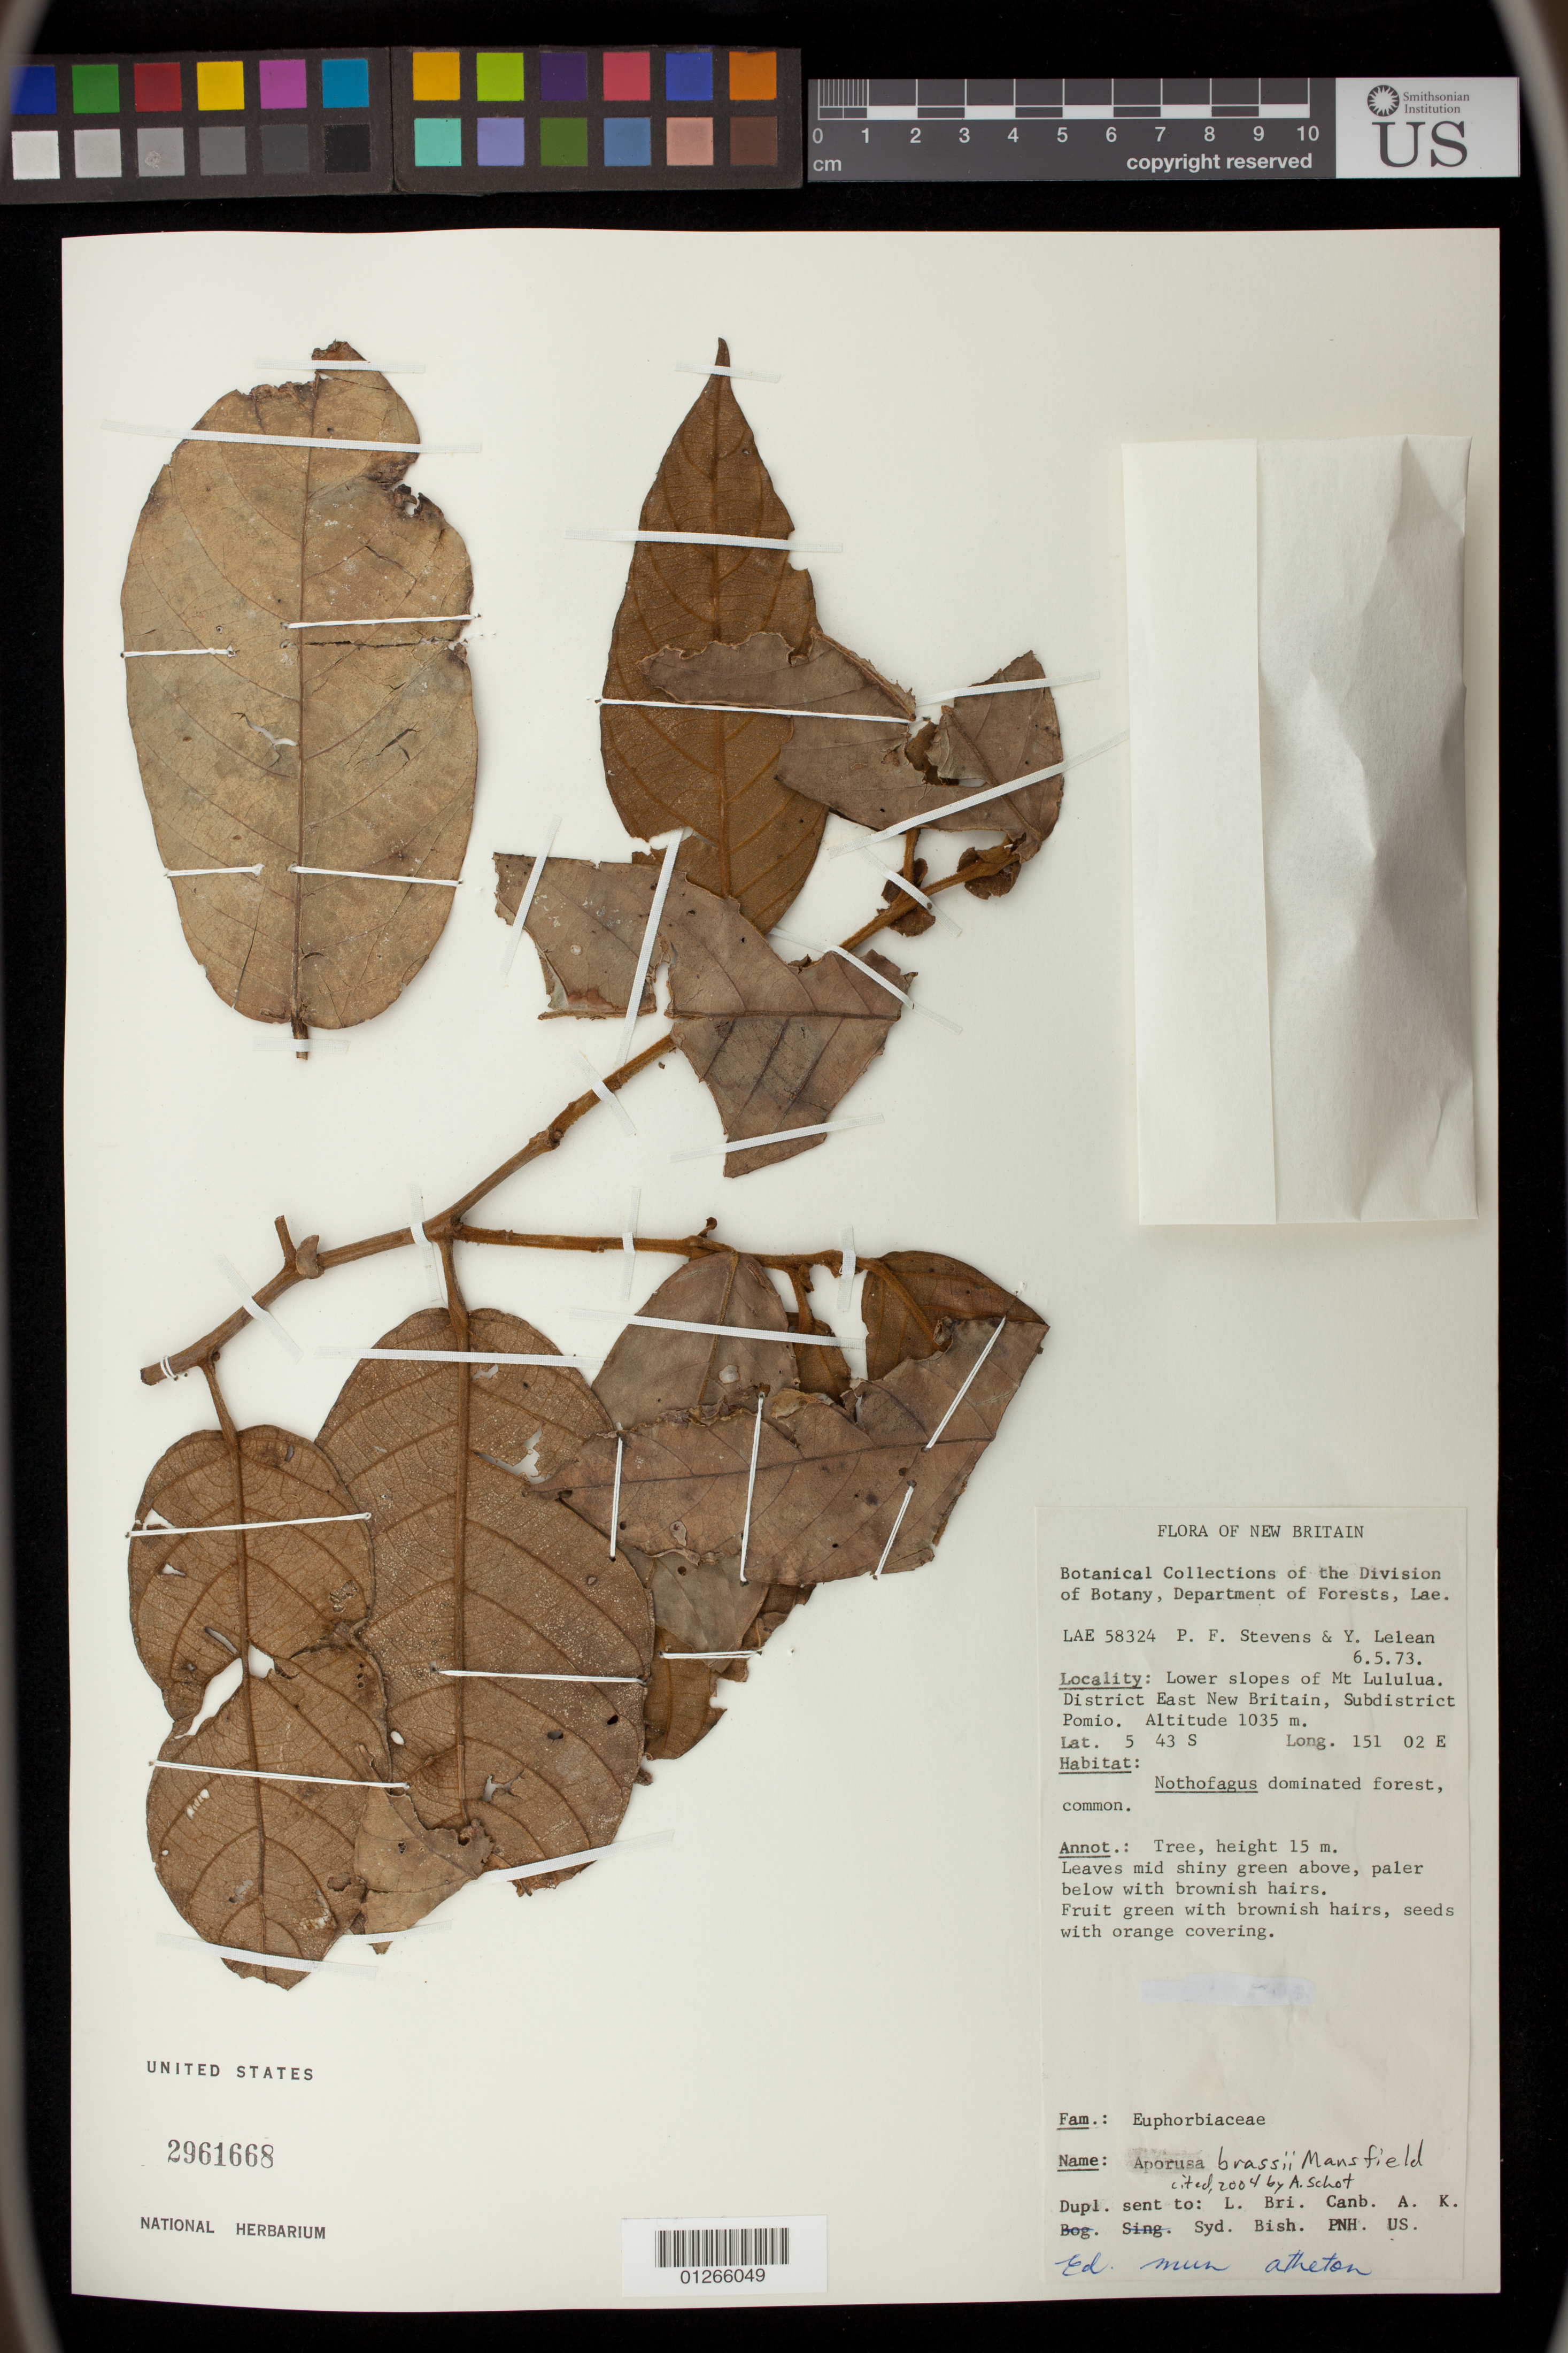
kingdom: Plantae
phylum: Tracheophyta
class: Magnoliopsida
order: Malpighiales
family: Phyllanthaceae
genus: Aporosa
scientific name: Aporosa brassii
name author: Mansf.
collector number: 58324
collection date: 1973-06-05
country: Papua New Guinea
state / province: East New Britain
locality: Lower slopes of Mt Lululua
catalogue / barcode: US 2961668